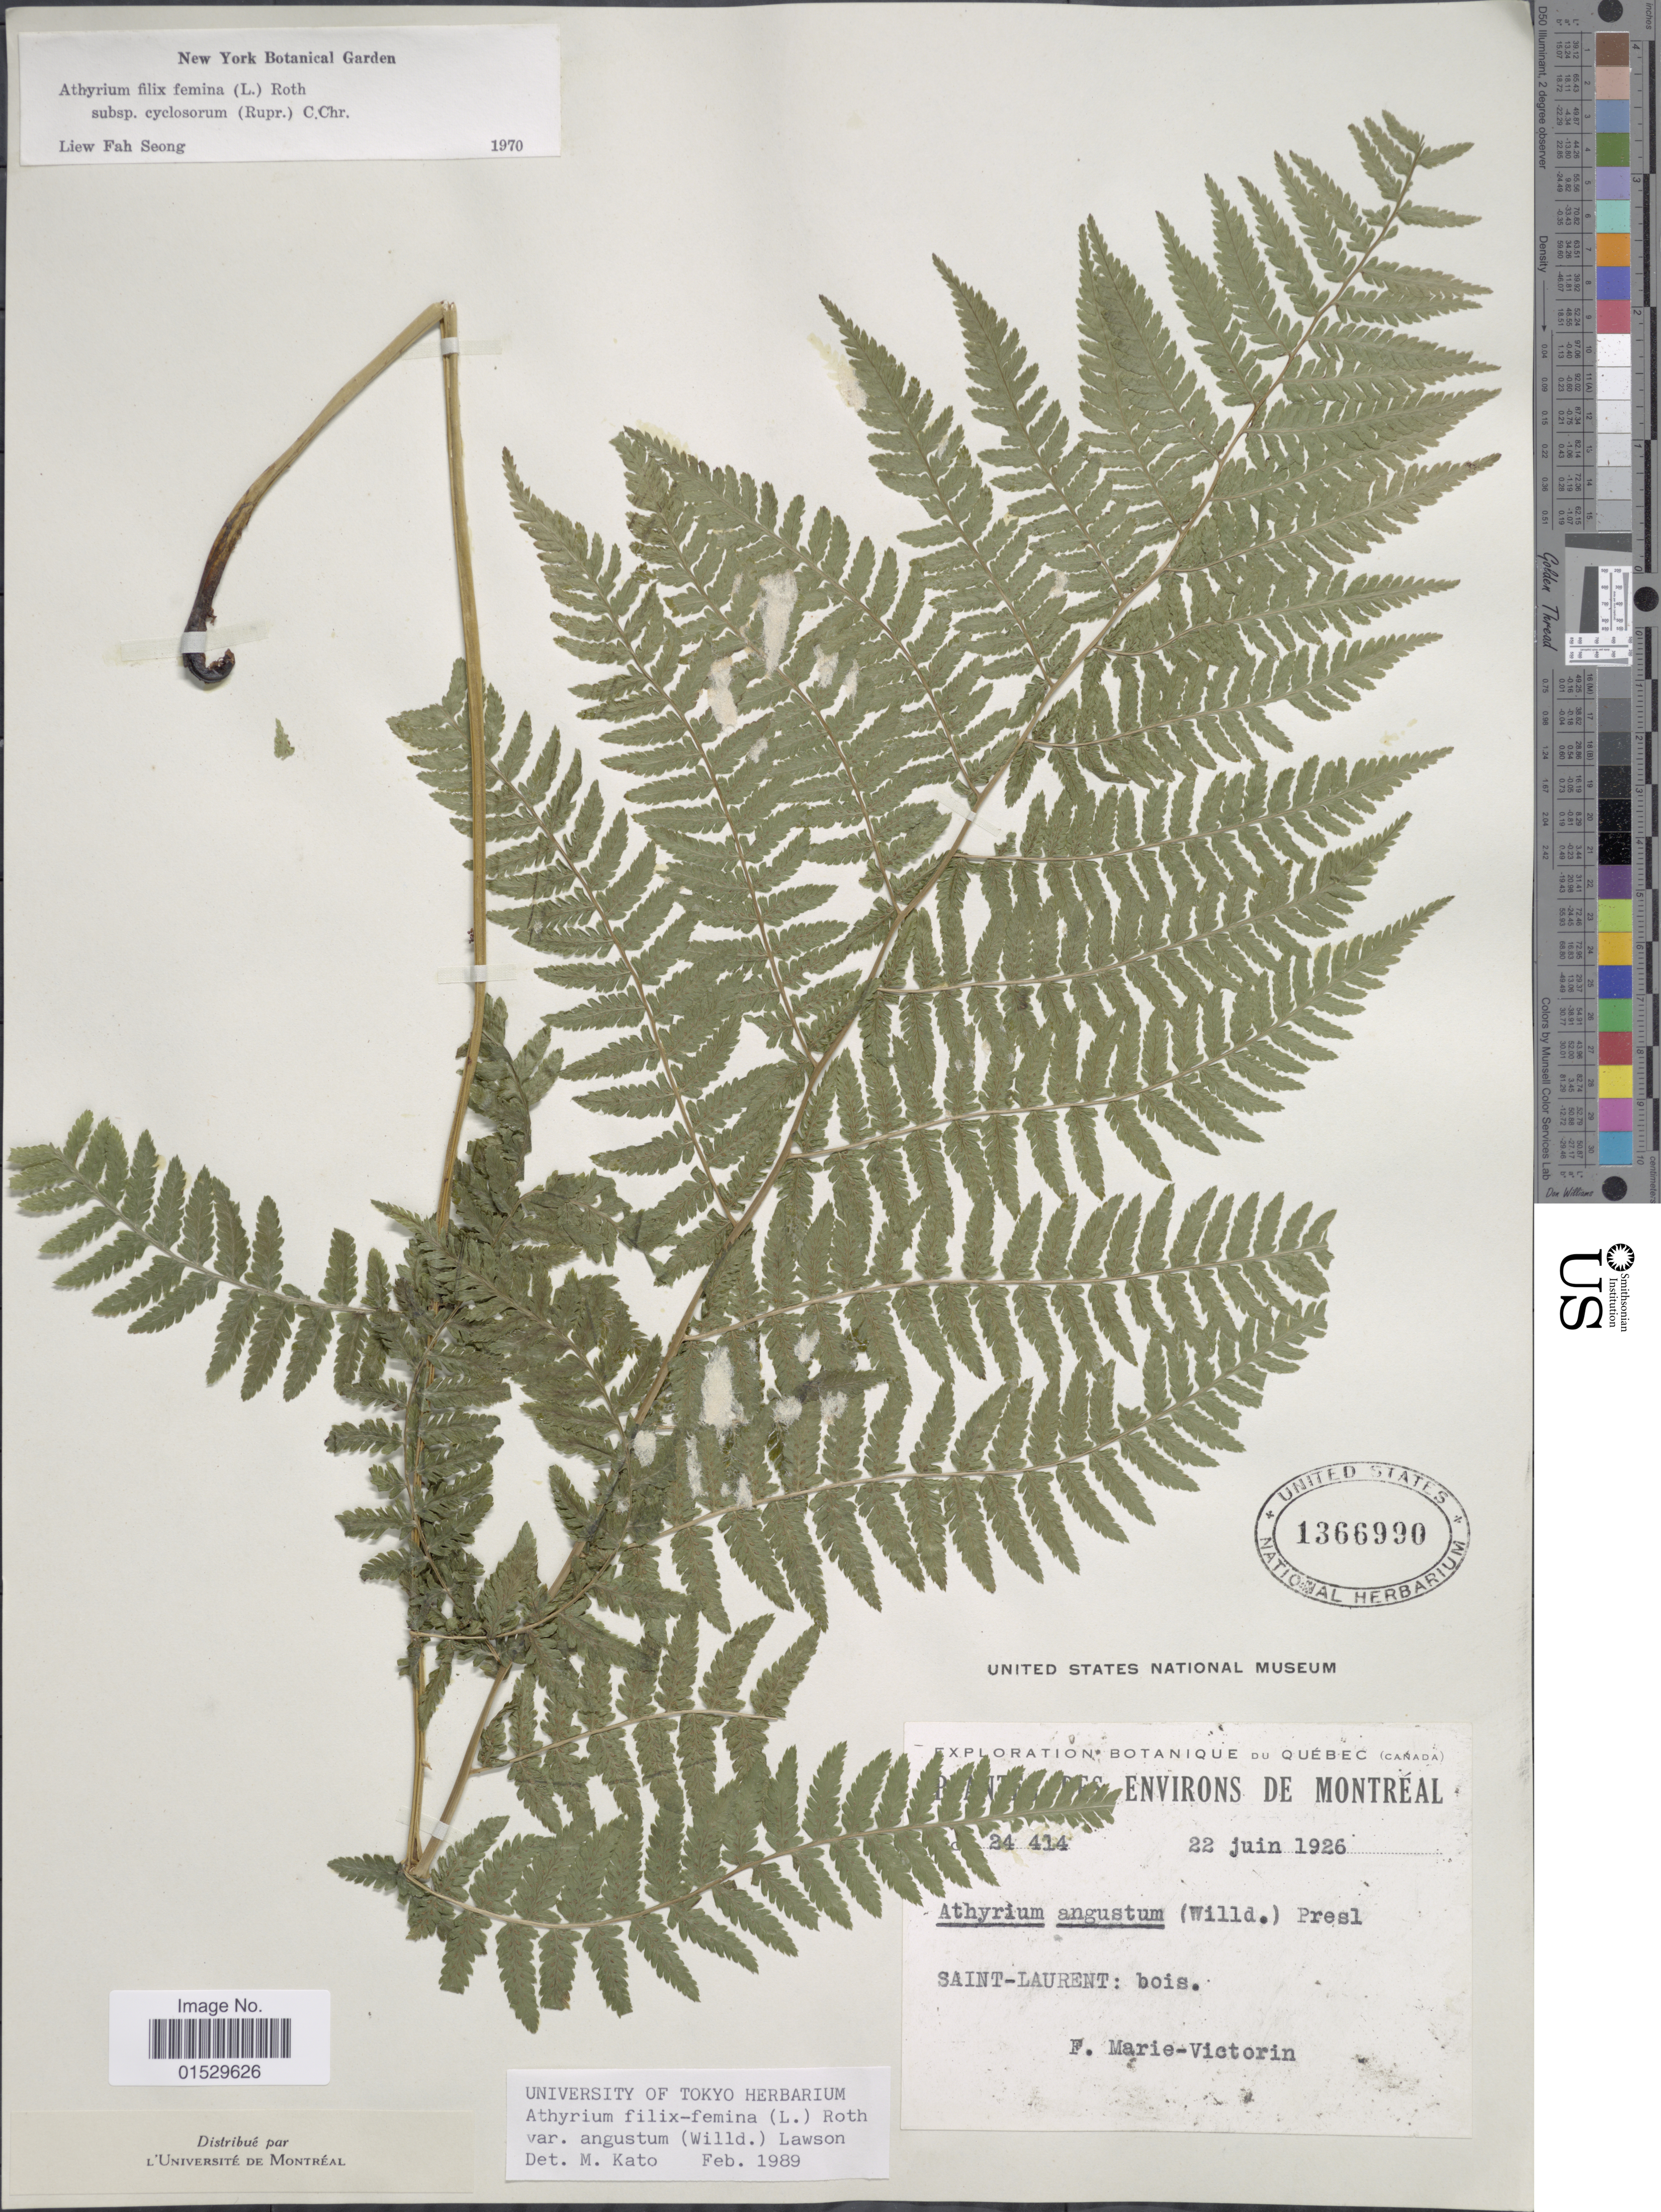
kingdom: Plantae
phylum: Tracheophyta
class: Polypodiopsida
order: Polypodiales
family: Athyriaceae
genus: Athyrium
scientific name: Athyrium filix-femina subsp. angustatum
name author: (Willd.) R.T. Clausen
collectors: Fr. Marie-Victorin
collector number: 24414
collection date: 1926-06-22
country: Canada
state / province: Quebec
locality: Environs de Montreal, Saint-Laurent: bois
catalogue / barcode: US 1366990